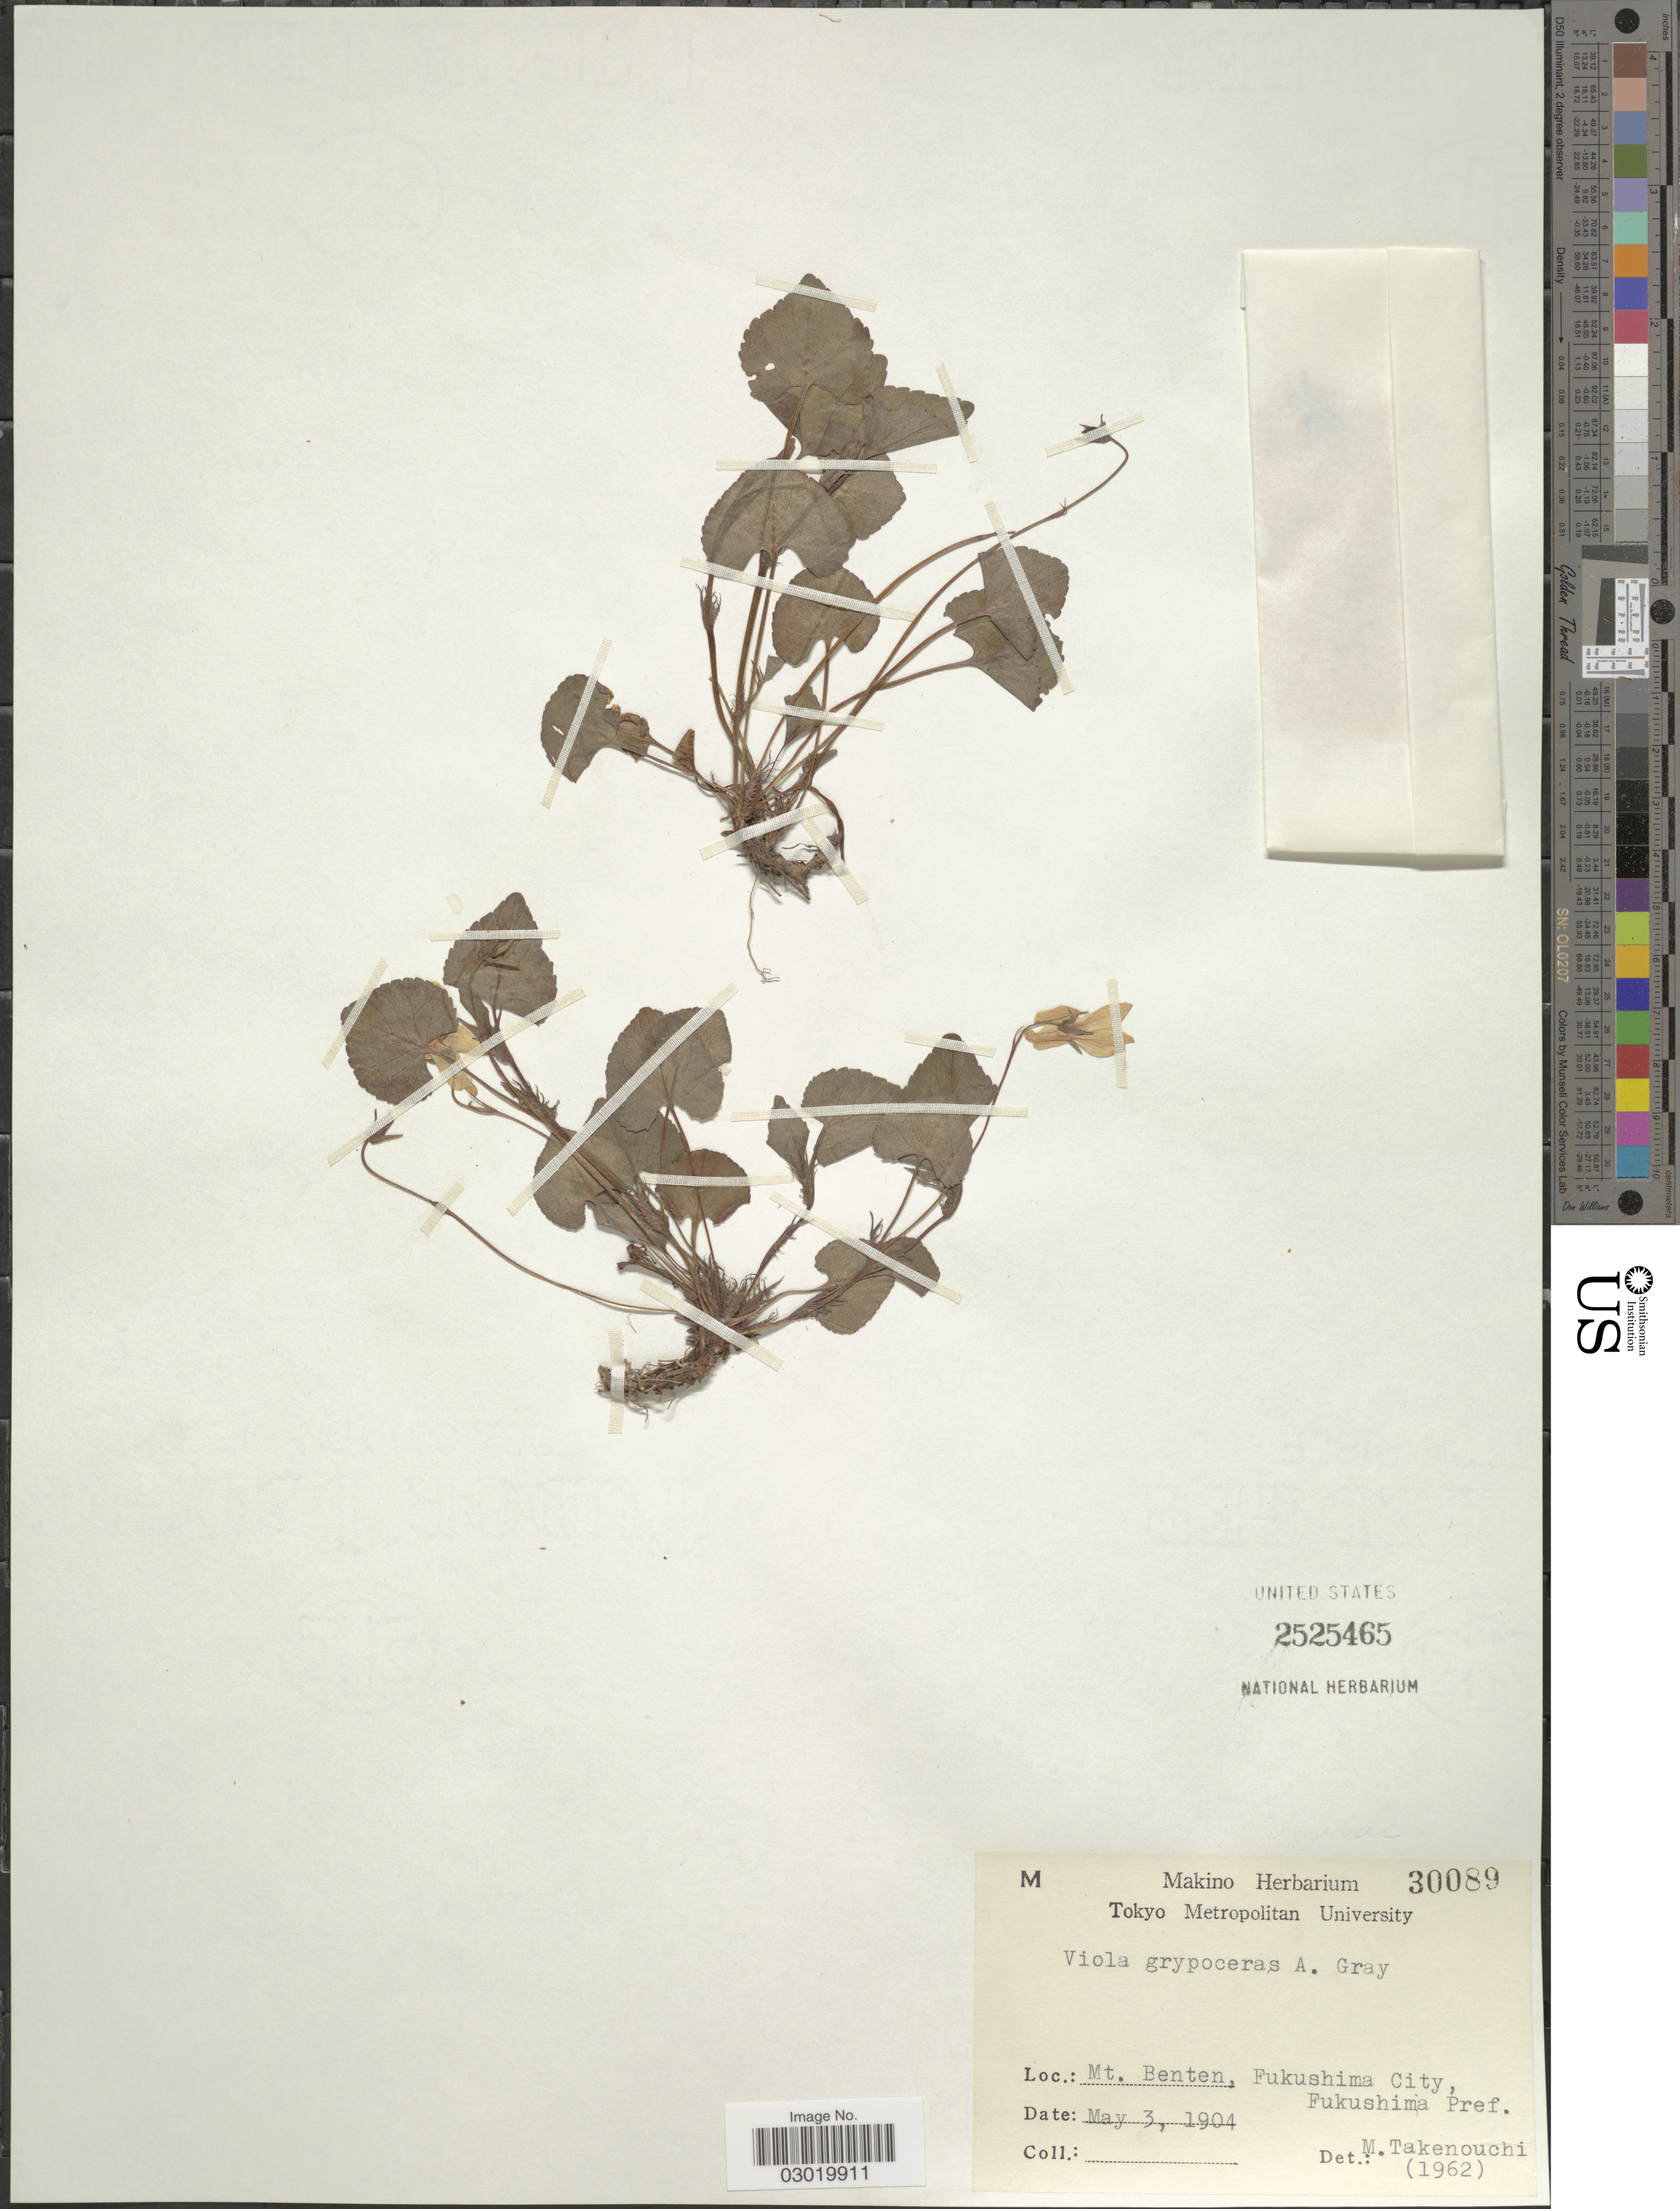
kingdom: Plantae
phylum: Tracheophyta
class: Magnoliopsida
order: Malpighiales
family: Violaceae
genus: Viola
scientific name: Viola grypoceras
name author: A. Gray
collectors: ex herb. Makino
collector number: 30089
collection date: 1904-05-03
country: Japan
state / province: Hukusima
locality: Mt. Benten, Fukushima City, Fukushima Pref.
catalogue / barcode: US 2525465